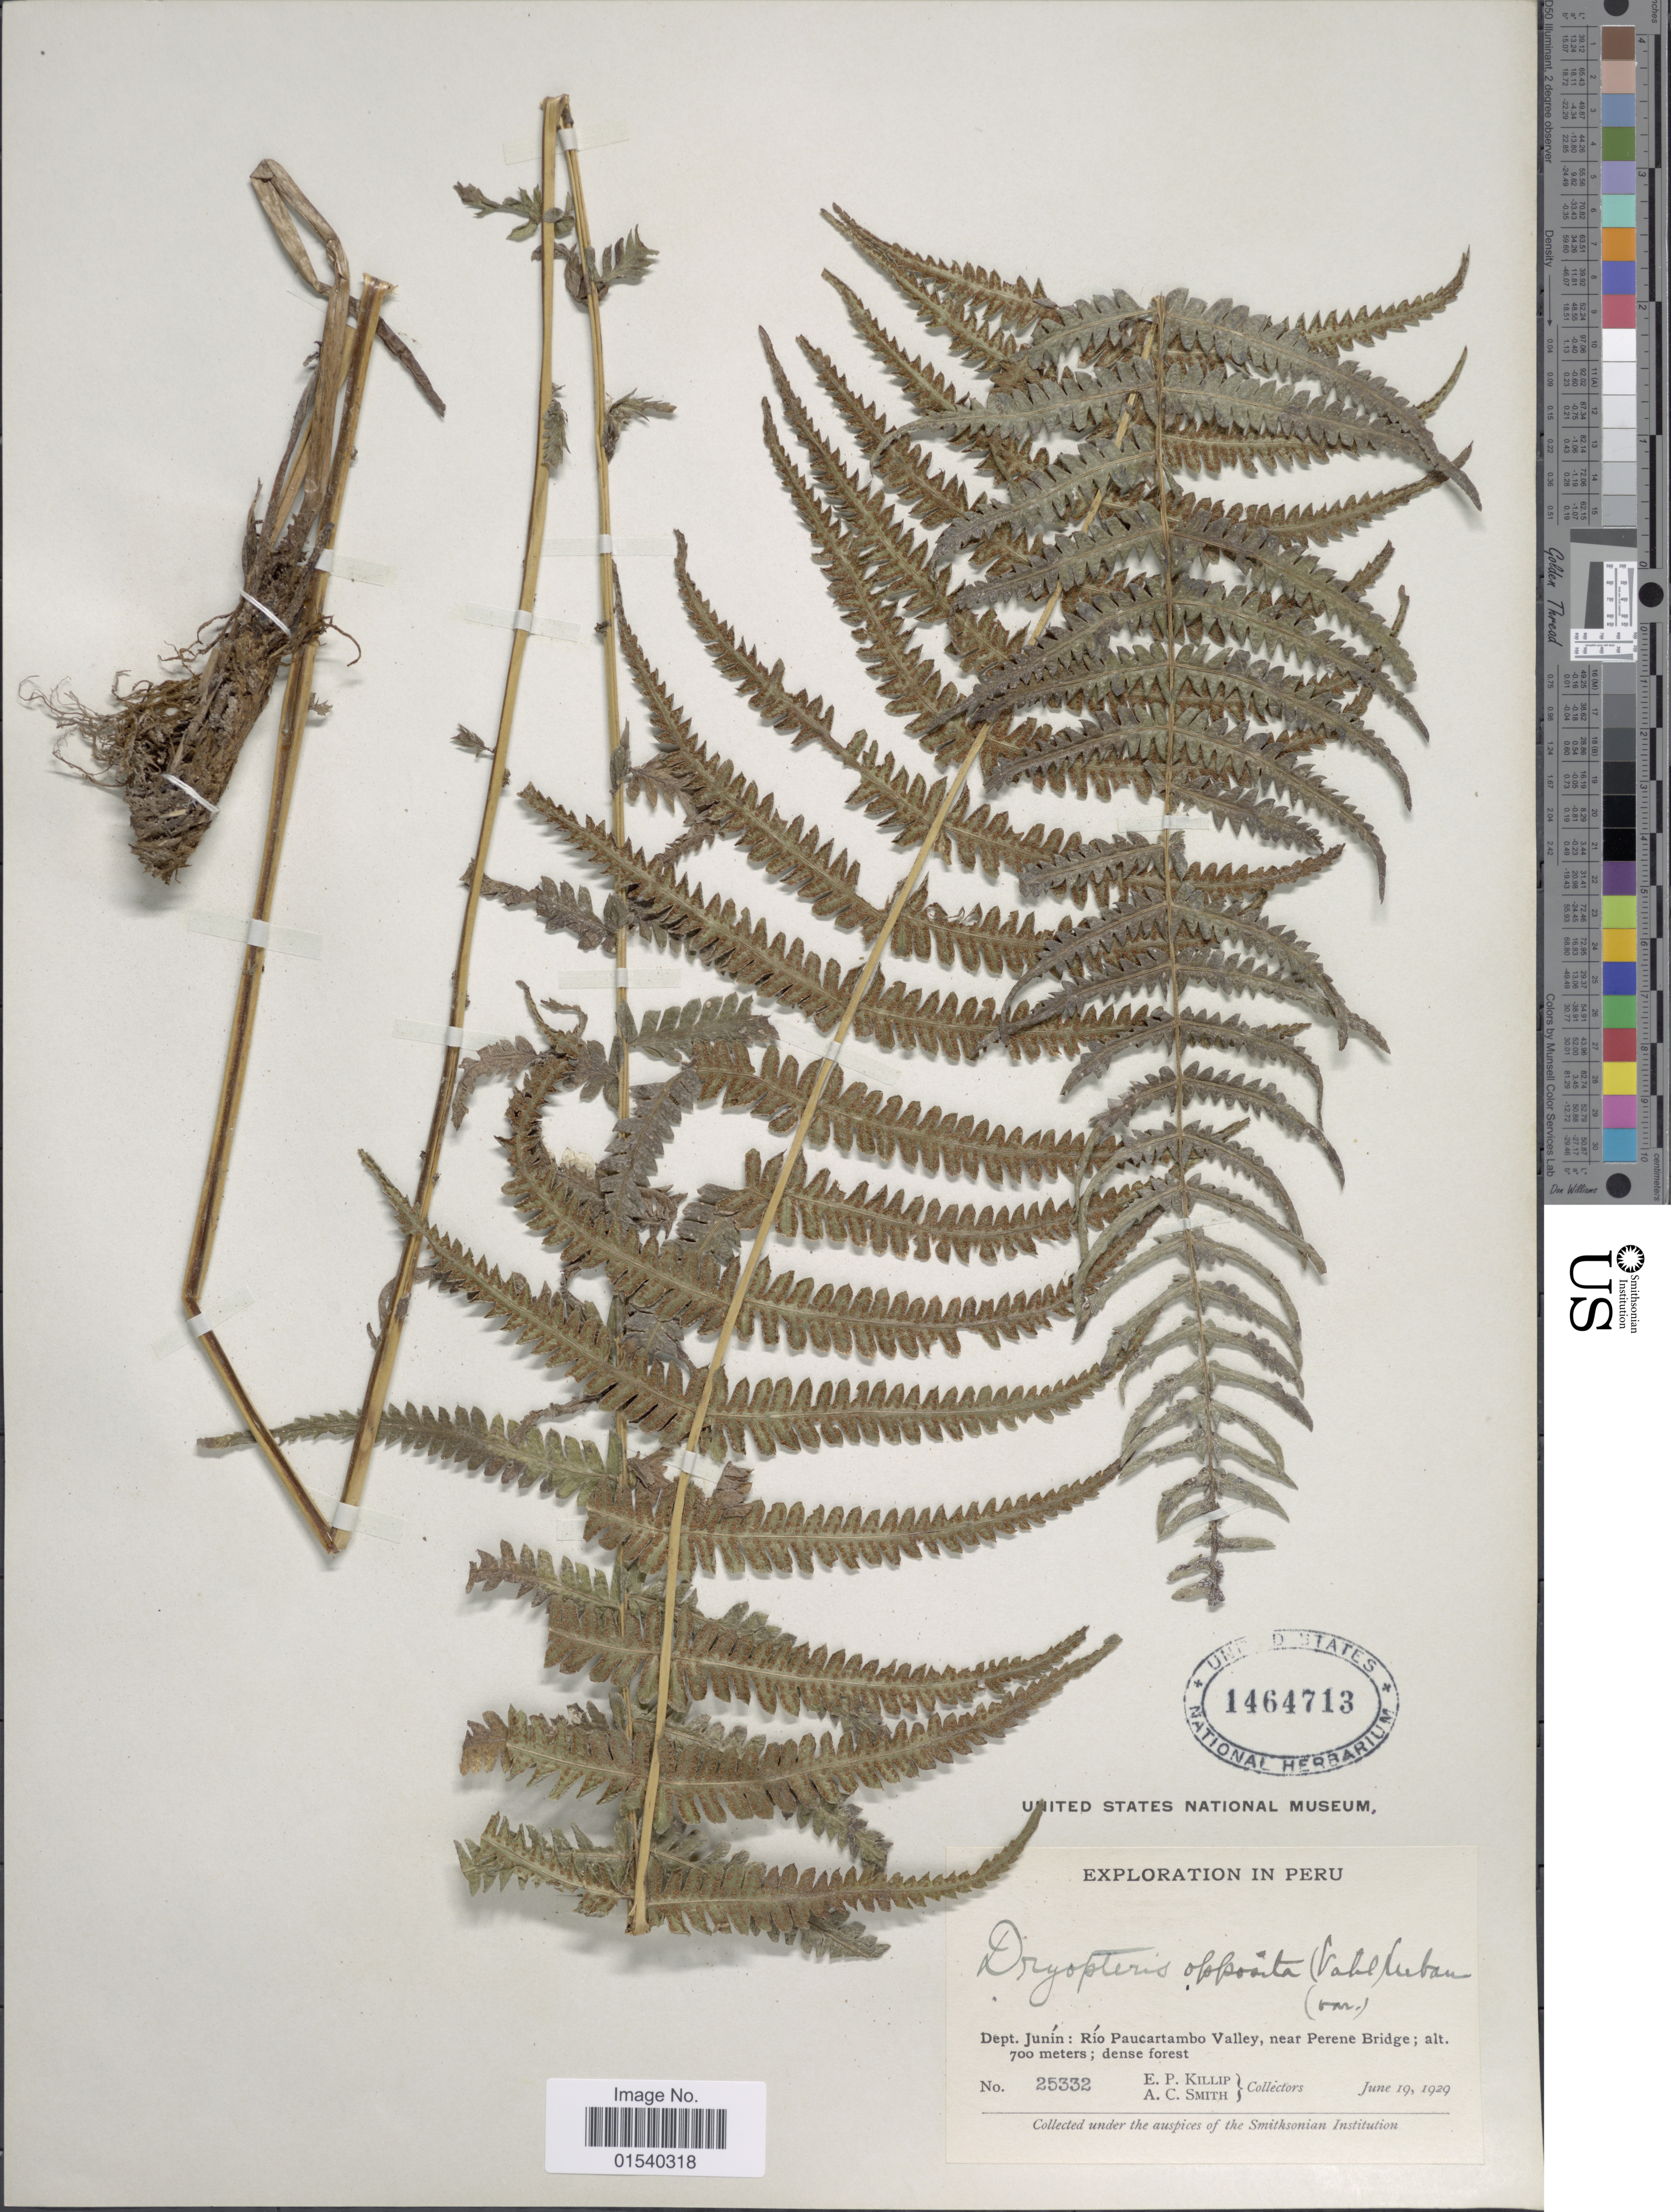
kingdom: Plantae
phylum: Tracheophyta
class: Polypodiopsida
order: Polypodiales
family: Thelypteridaceae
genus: Amauropelta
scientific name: Amauropelta opposita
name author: (Vahl) Pic. Serm.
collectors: E. P. Killip & A. C. Smith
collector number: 25332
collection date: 1929-06-19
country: Peru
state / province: Junín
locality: Dept. Junín: Río Paucartambo Valley, near Perene Bridge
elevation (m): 700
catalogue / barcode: US 1464713